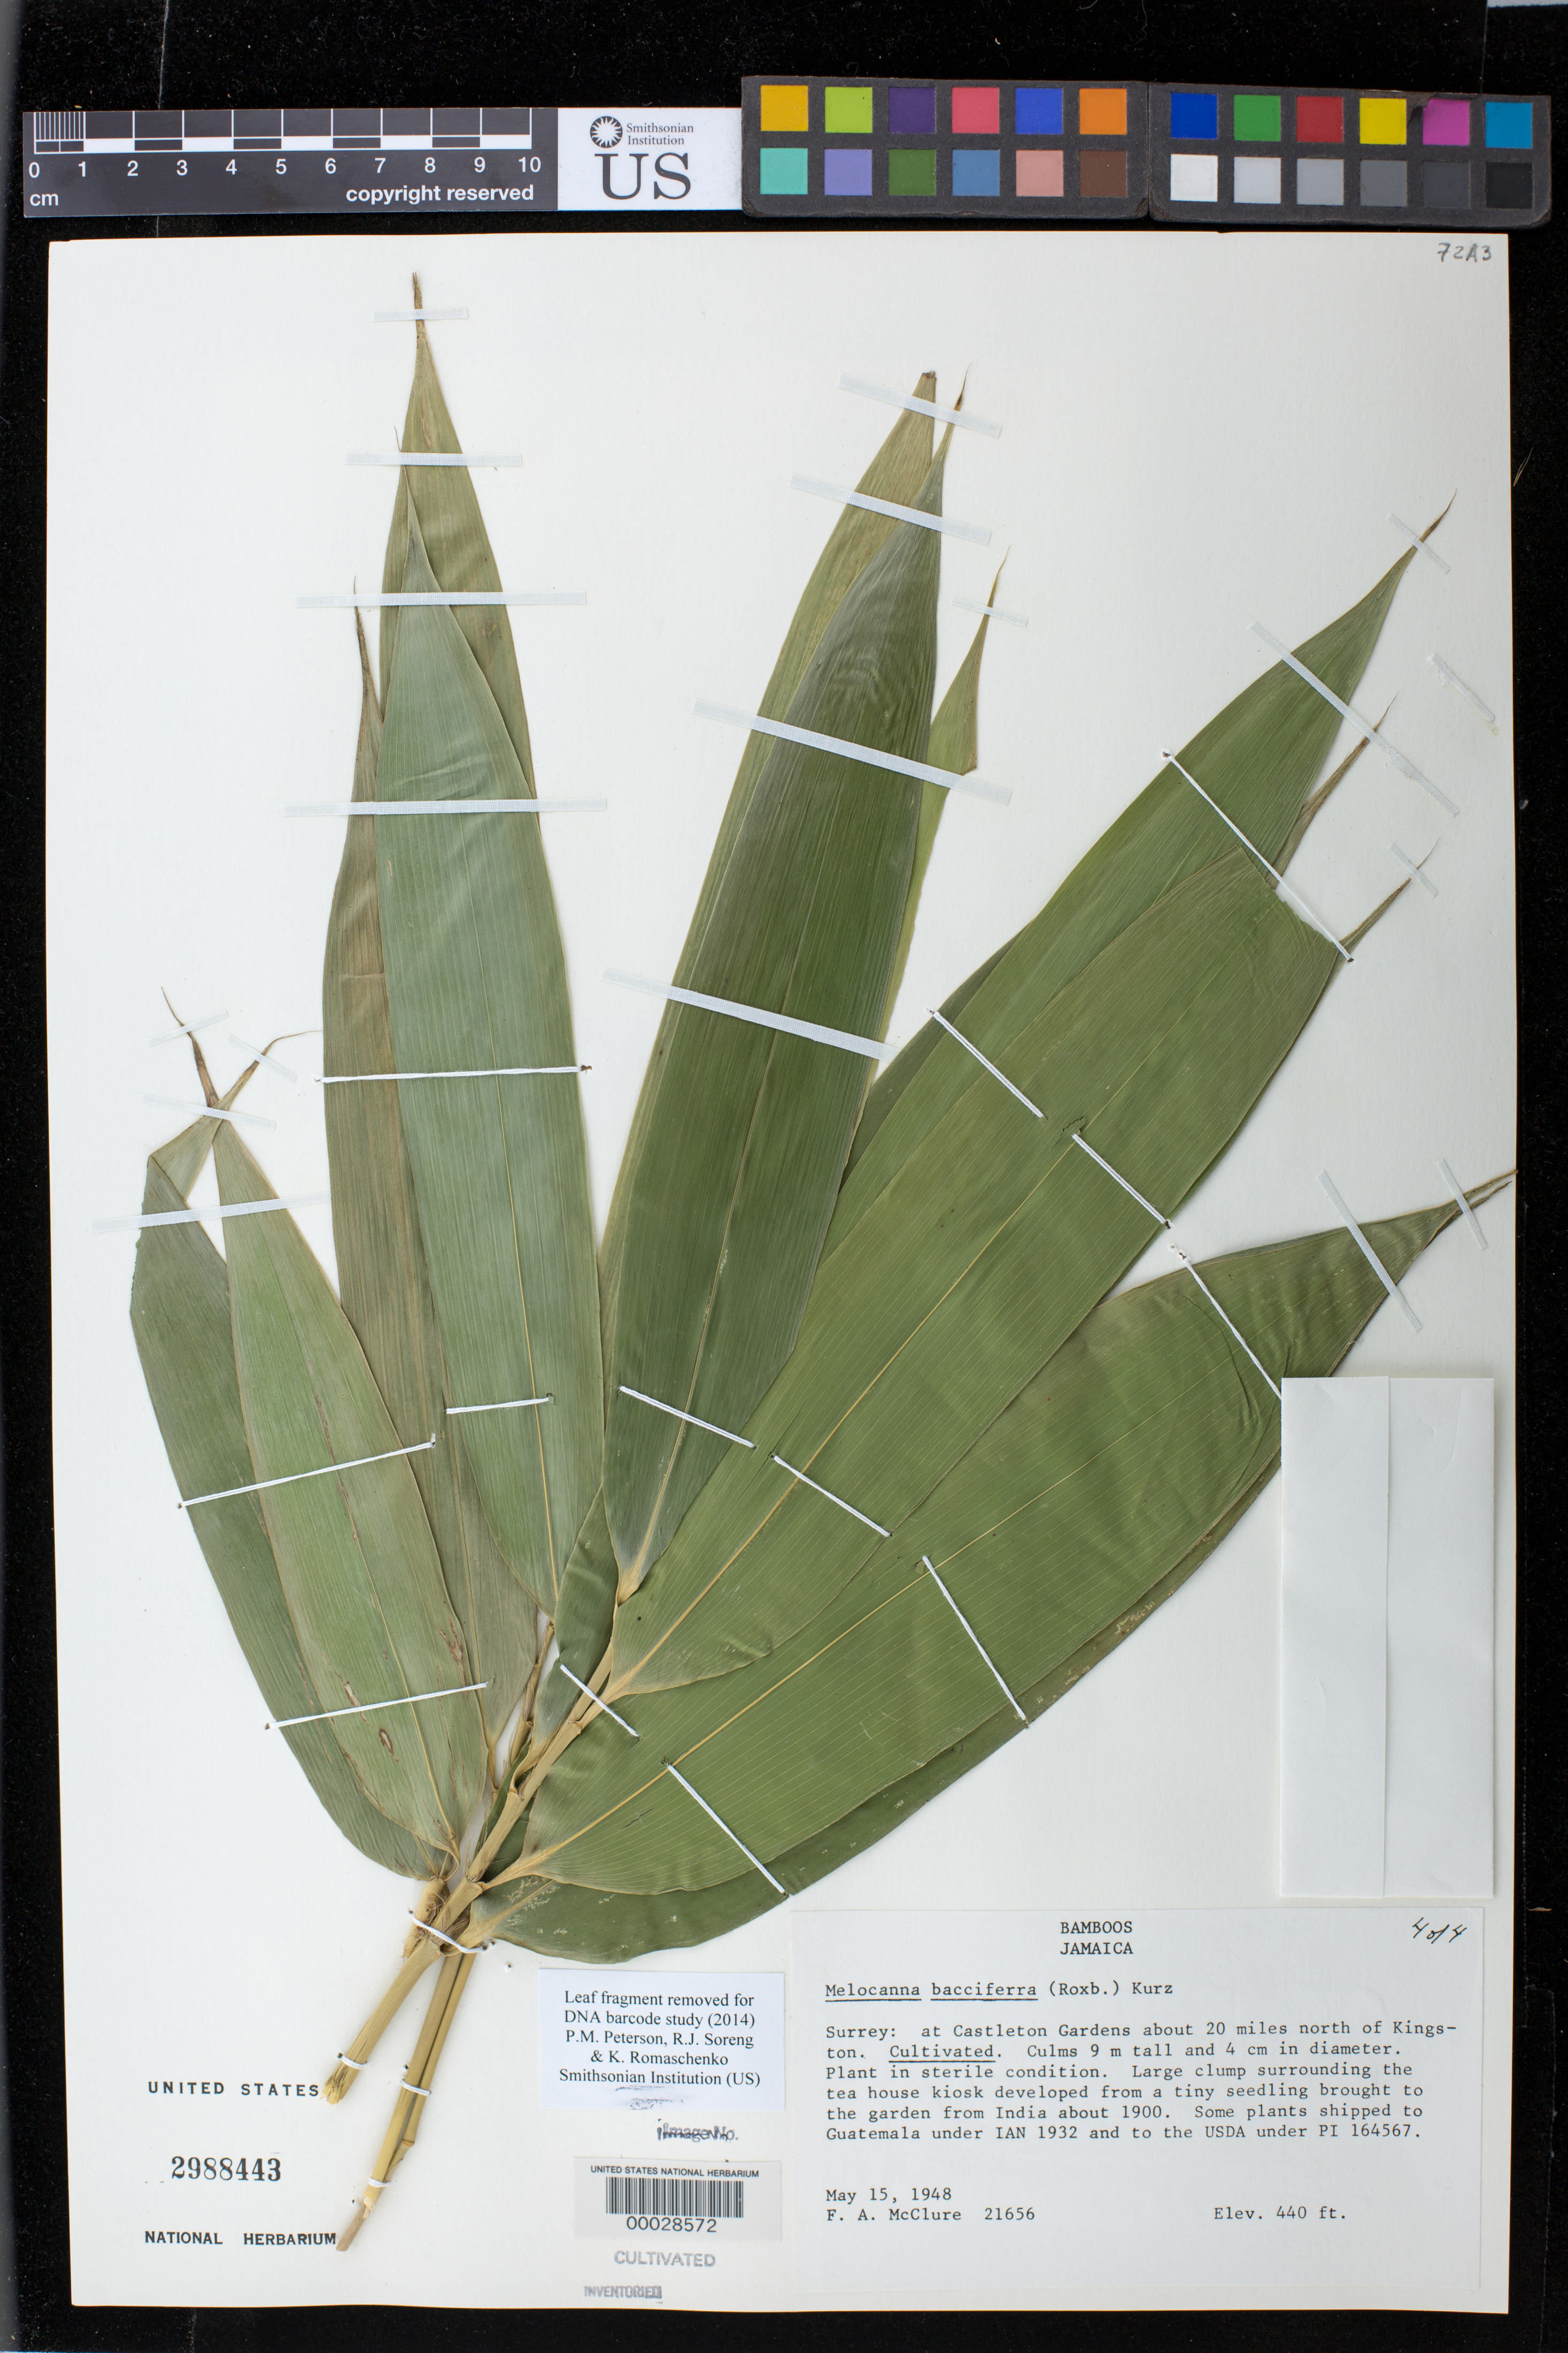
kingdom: Plantae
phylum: Tracheophyta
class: Liliopsida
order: Poales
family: Poaceae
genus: Melocanna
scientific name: Melocanna baccifera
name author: (Roxb.) Kurz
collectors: F. A. McClure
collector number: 21656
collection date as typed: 15 May 1948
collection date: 1948-05-15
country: Jamaica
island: Greater Antilles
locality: Castleton Gardens, N of Kingston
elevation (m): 134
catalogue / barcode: US 2988443